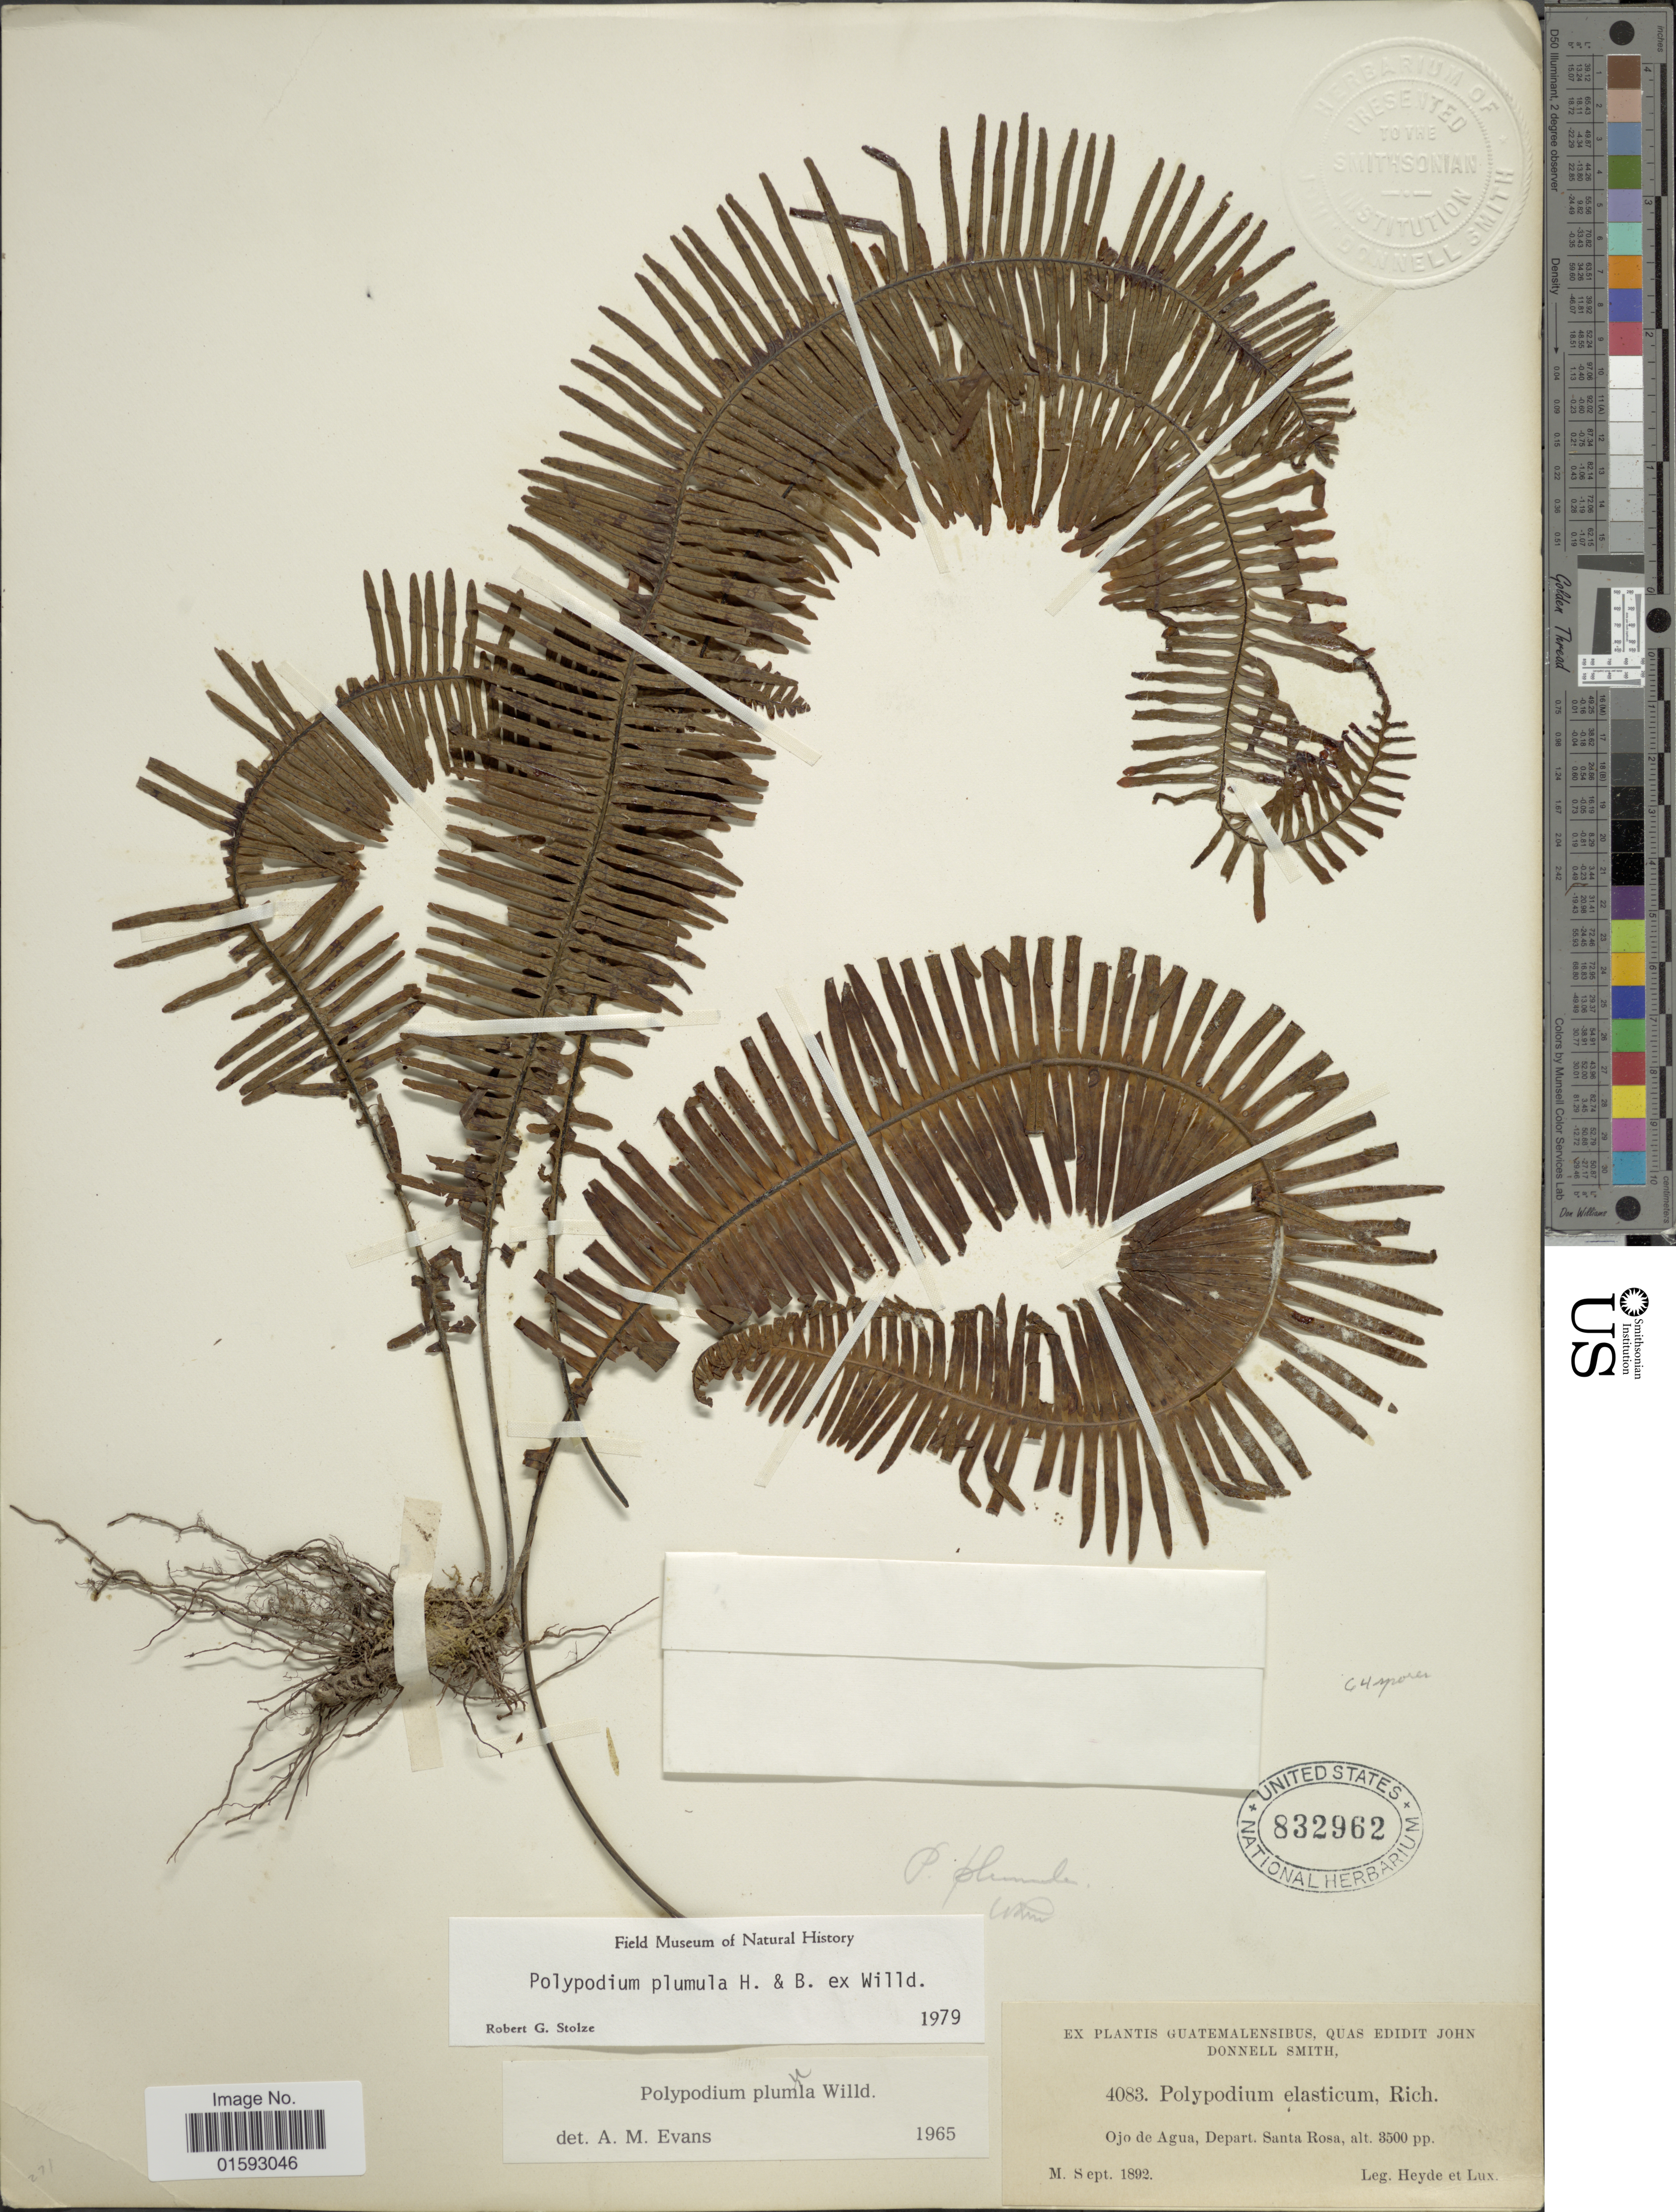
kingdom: Plantae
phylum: Tracheophyta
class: Polypodiopsida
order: Polypodiales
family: Polypodiaceae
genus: Pecluma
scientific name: Pecluma plumula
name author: (Humb. & Bonpl. ex Willd.) M.G. Price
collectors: Heyde & Lux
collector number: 4083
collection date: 1892-09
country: Guatemala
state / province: Santa Rosa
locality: Ojo de Agua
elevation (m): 1067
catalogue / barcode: US 832962